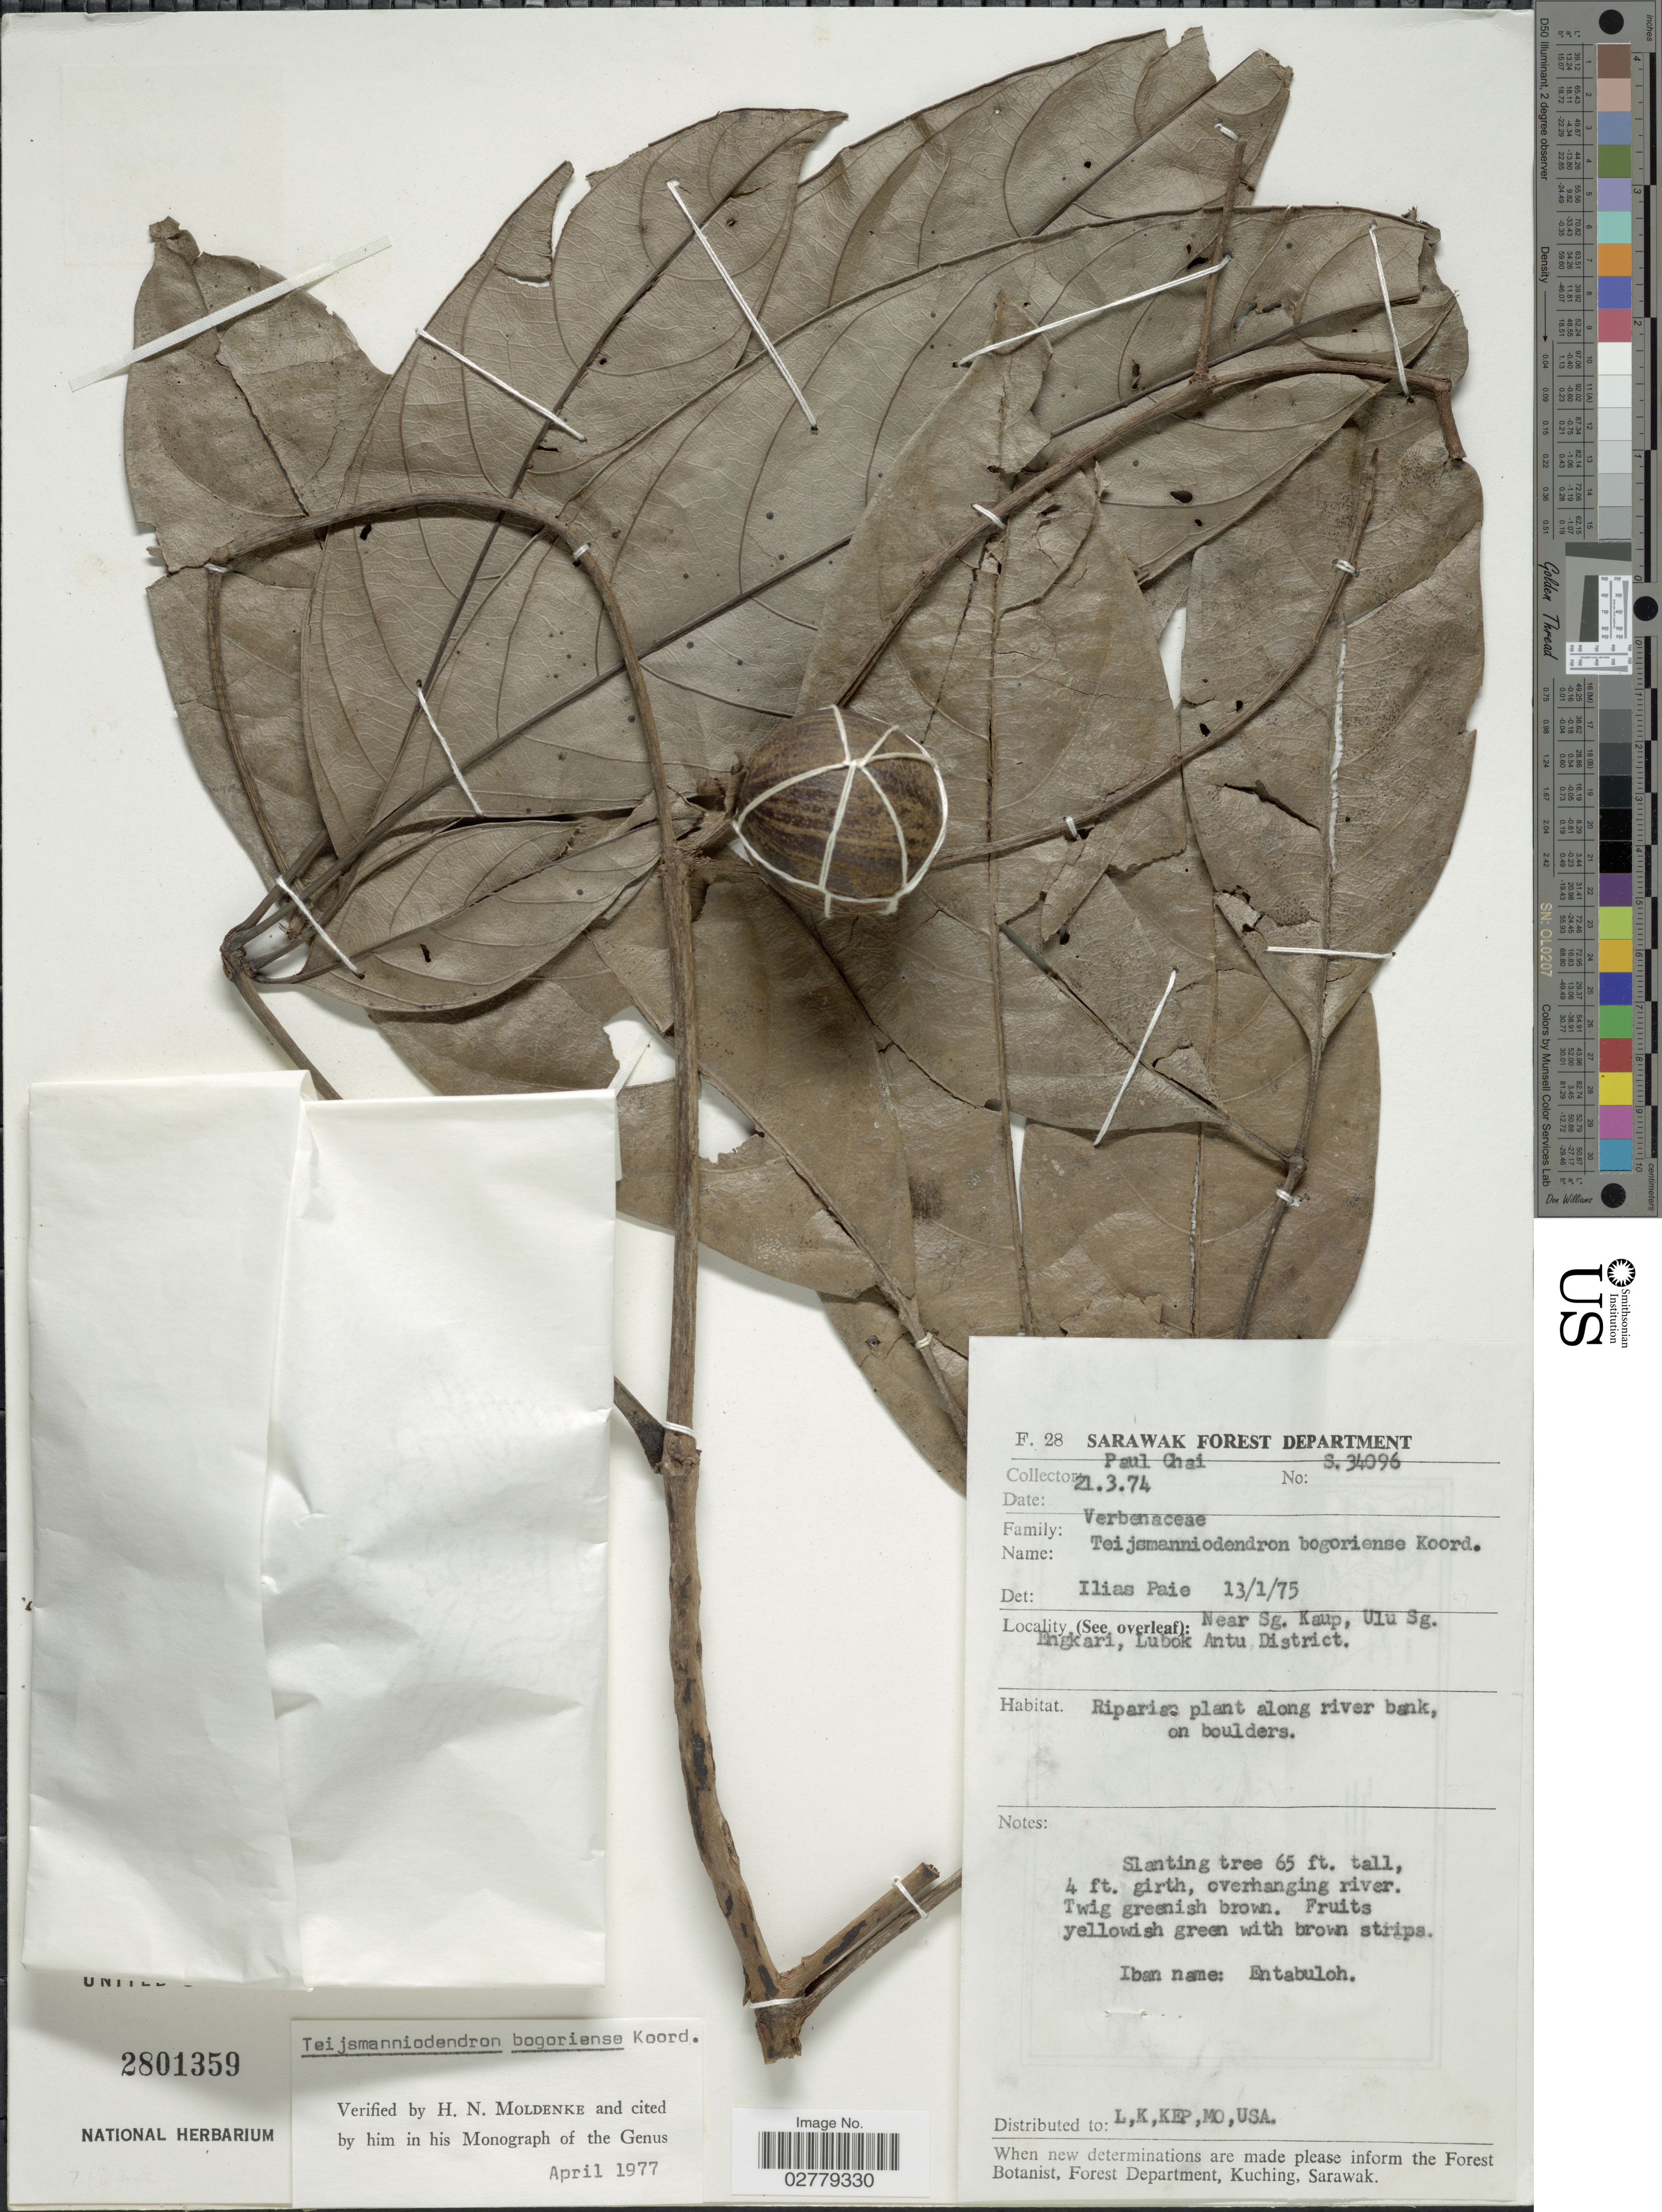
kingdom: Plantae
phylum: Tracheophyta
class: Magnoliopsida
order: Lamiales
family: Lamiaceae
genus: Teijsmanniodendron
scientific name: Teijsmanniodendron bogoriense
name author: Koord.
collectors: P. Chai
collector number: S34096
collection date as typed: Transcribed d/m/y: 21/3/74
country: Malaysia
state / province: Sarawak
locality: Near Sg. Kaup, Ulu Sg. Engkari, Lubok Antu District.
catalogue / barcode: US 2801359